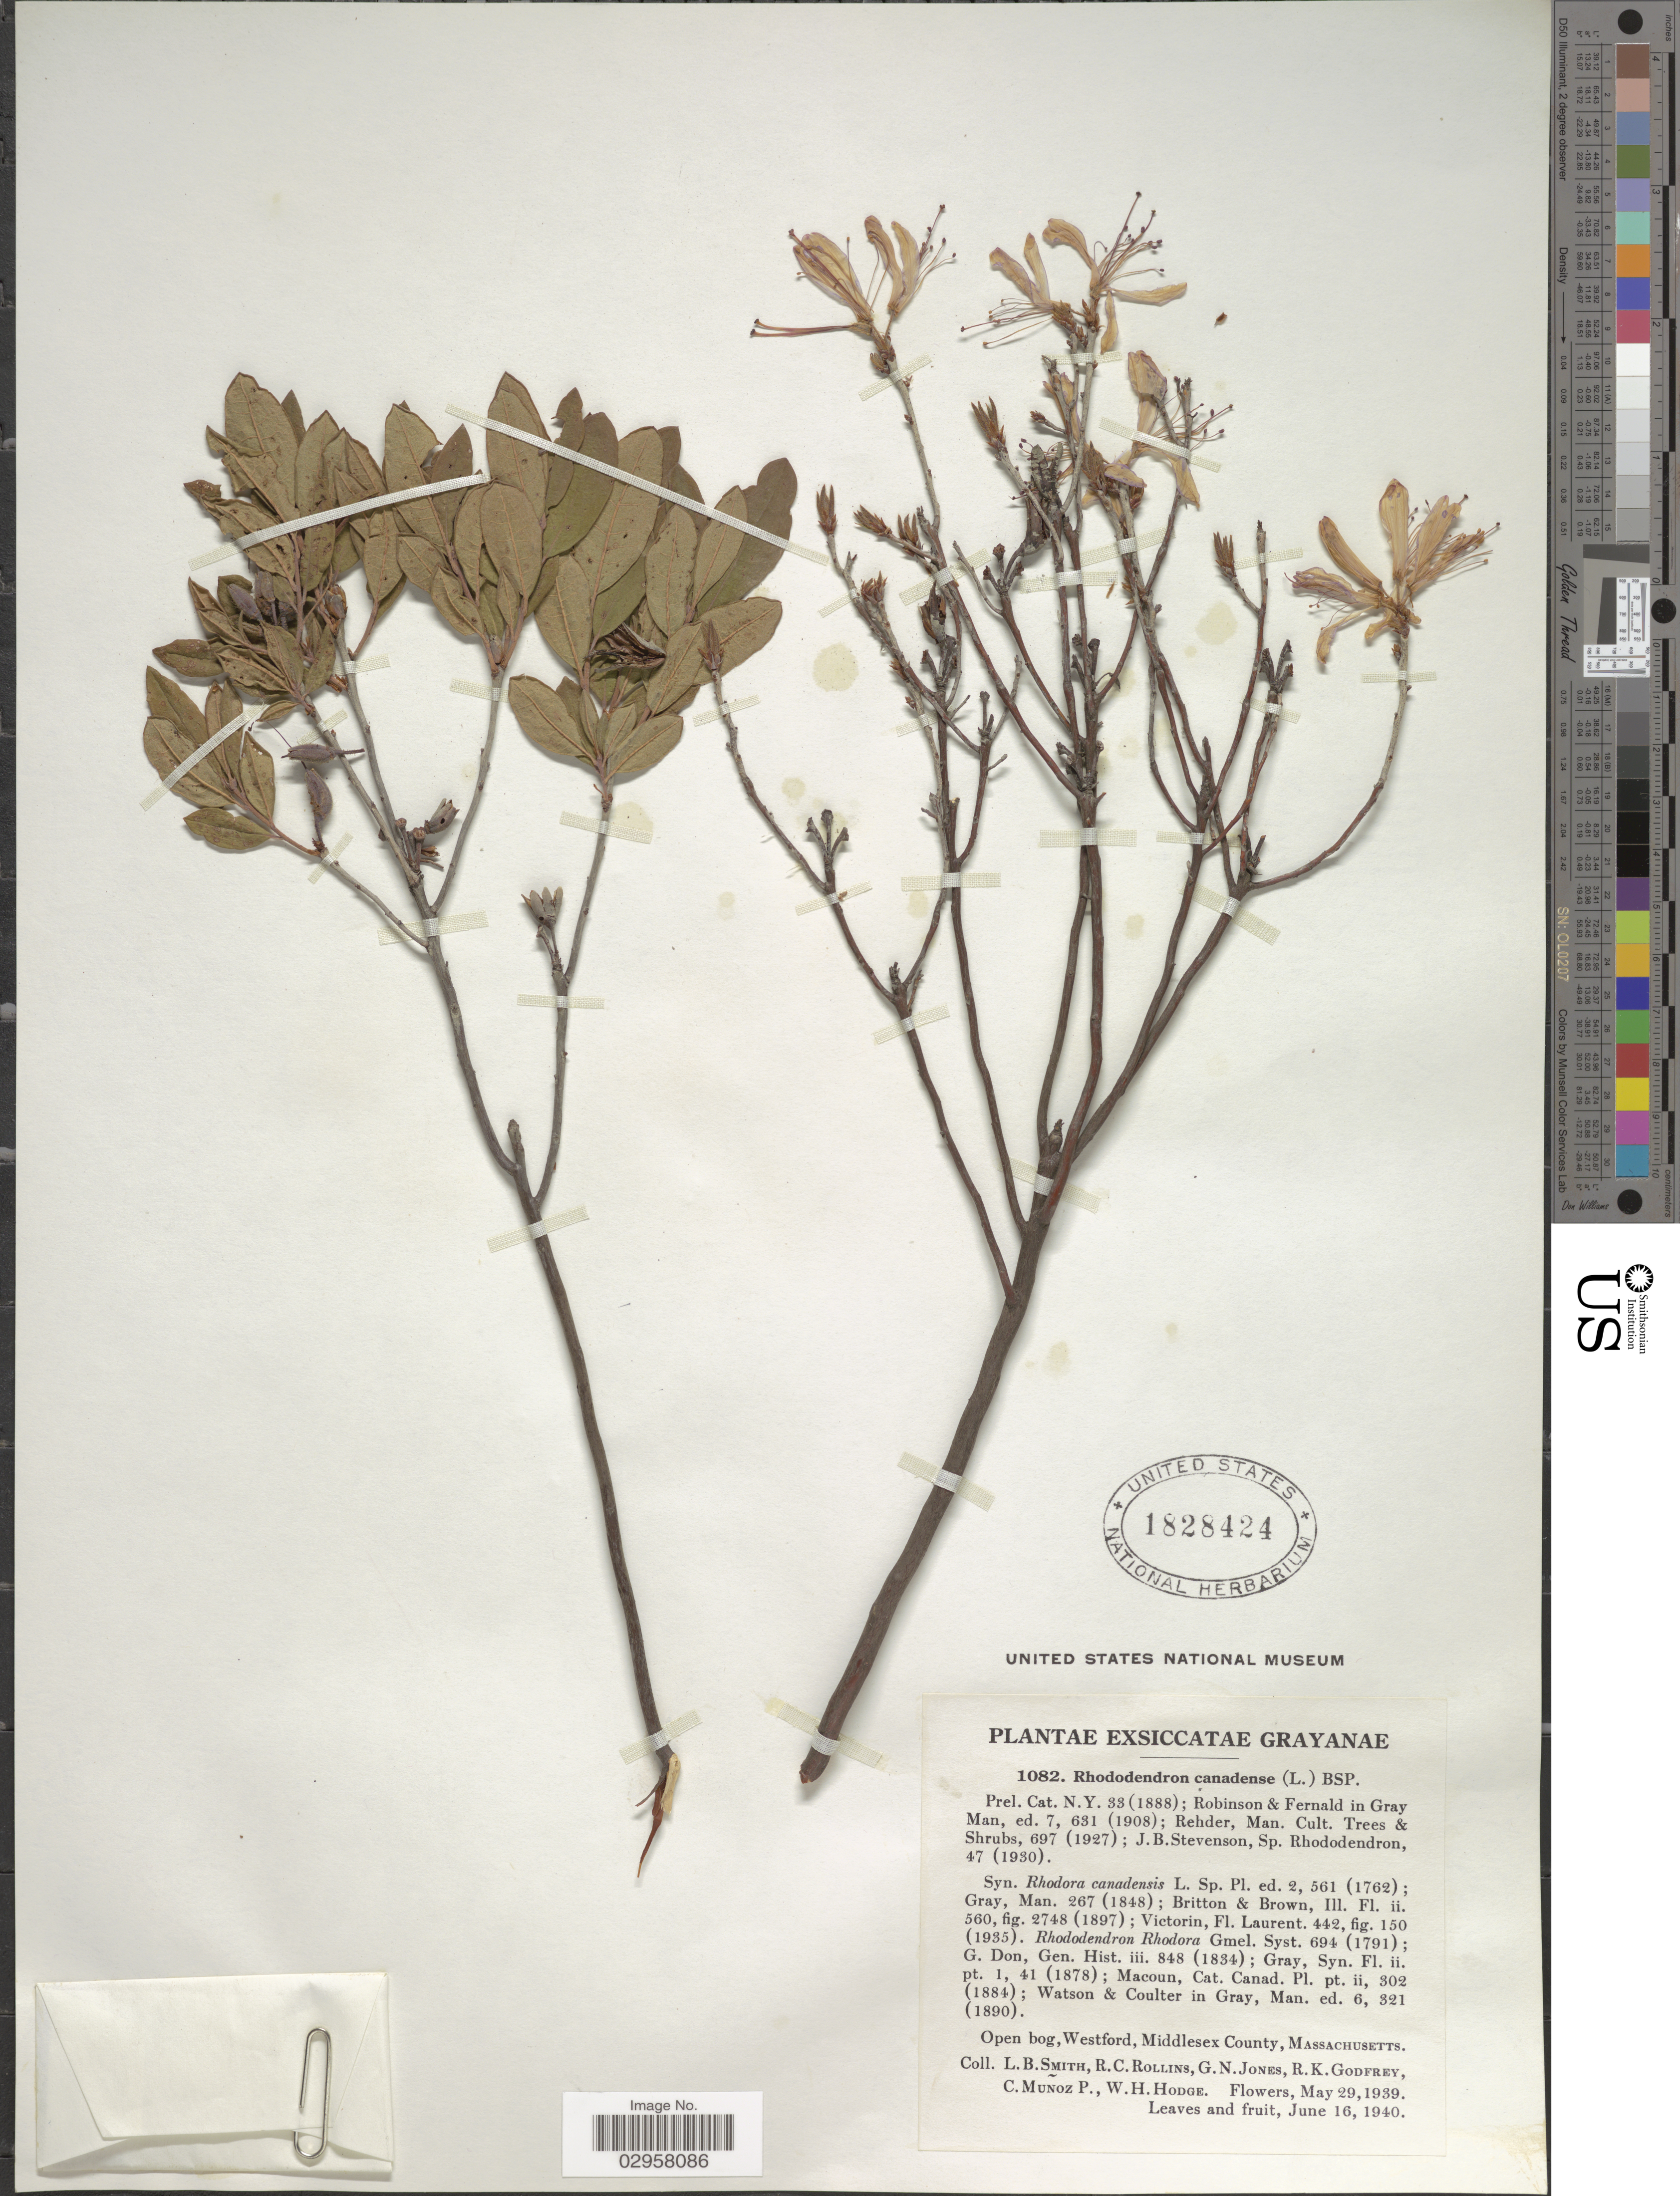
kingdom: Plantae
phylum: Tracheophyta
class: Magnoliopsida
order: Ericales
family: Ericaceae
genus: Rhododendron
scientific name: Rhododendron canadense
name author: (L.) Torr.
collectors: L. Smith, R. C. Rollins, G. N. Jones, R. K. Godfrey & et al.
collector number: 1082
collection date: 1939-05-29/1940-06-16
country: United States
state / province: Massachusetts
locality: Open bog, Westford, Middlesex County.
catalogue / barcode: US 1828424